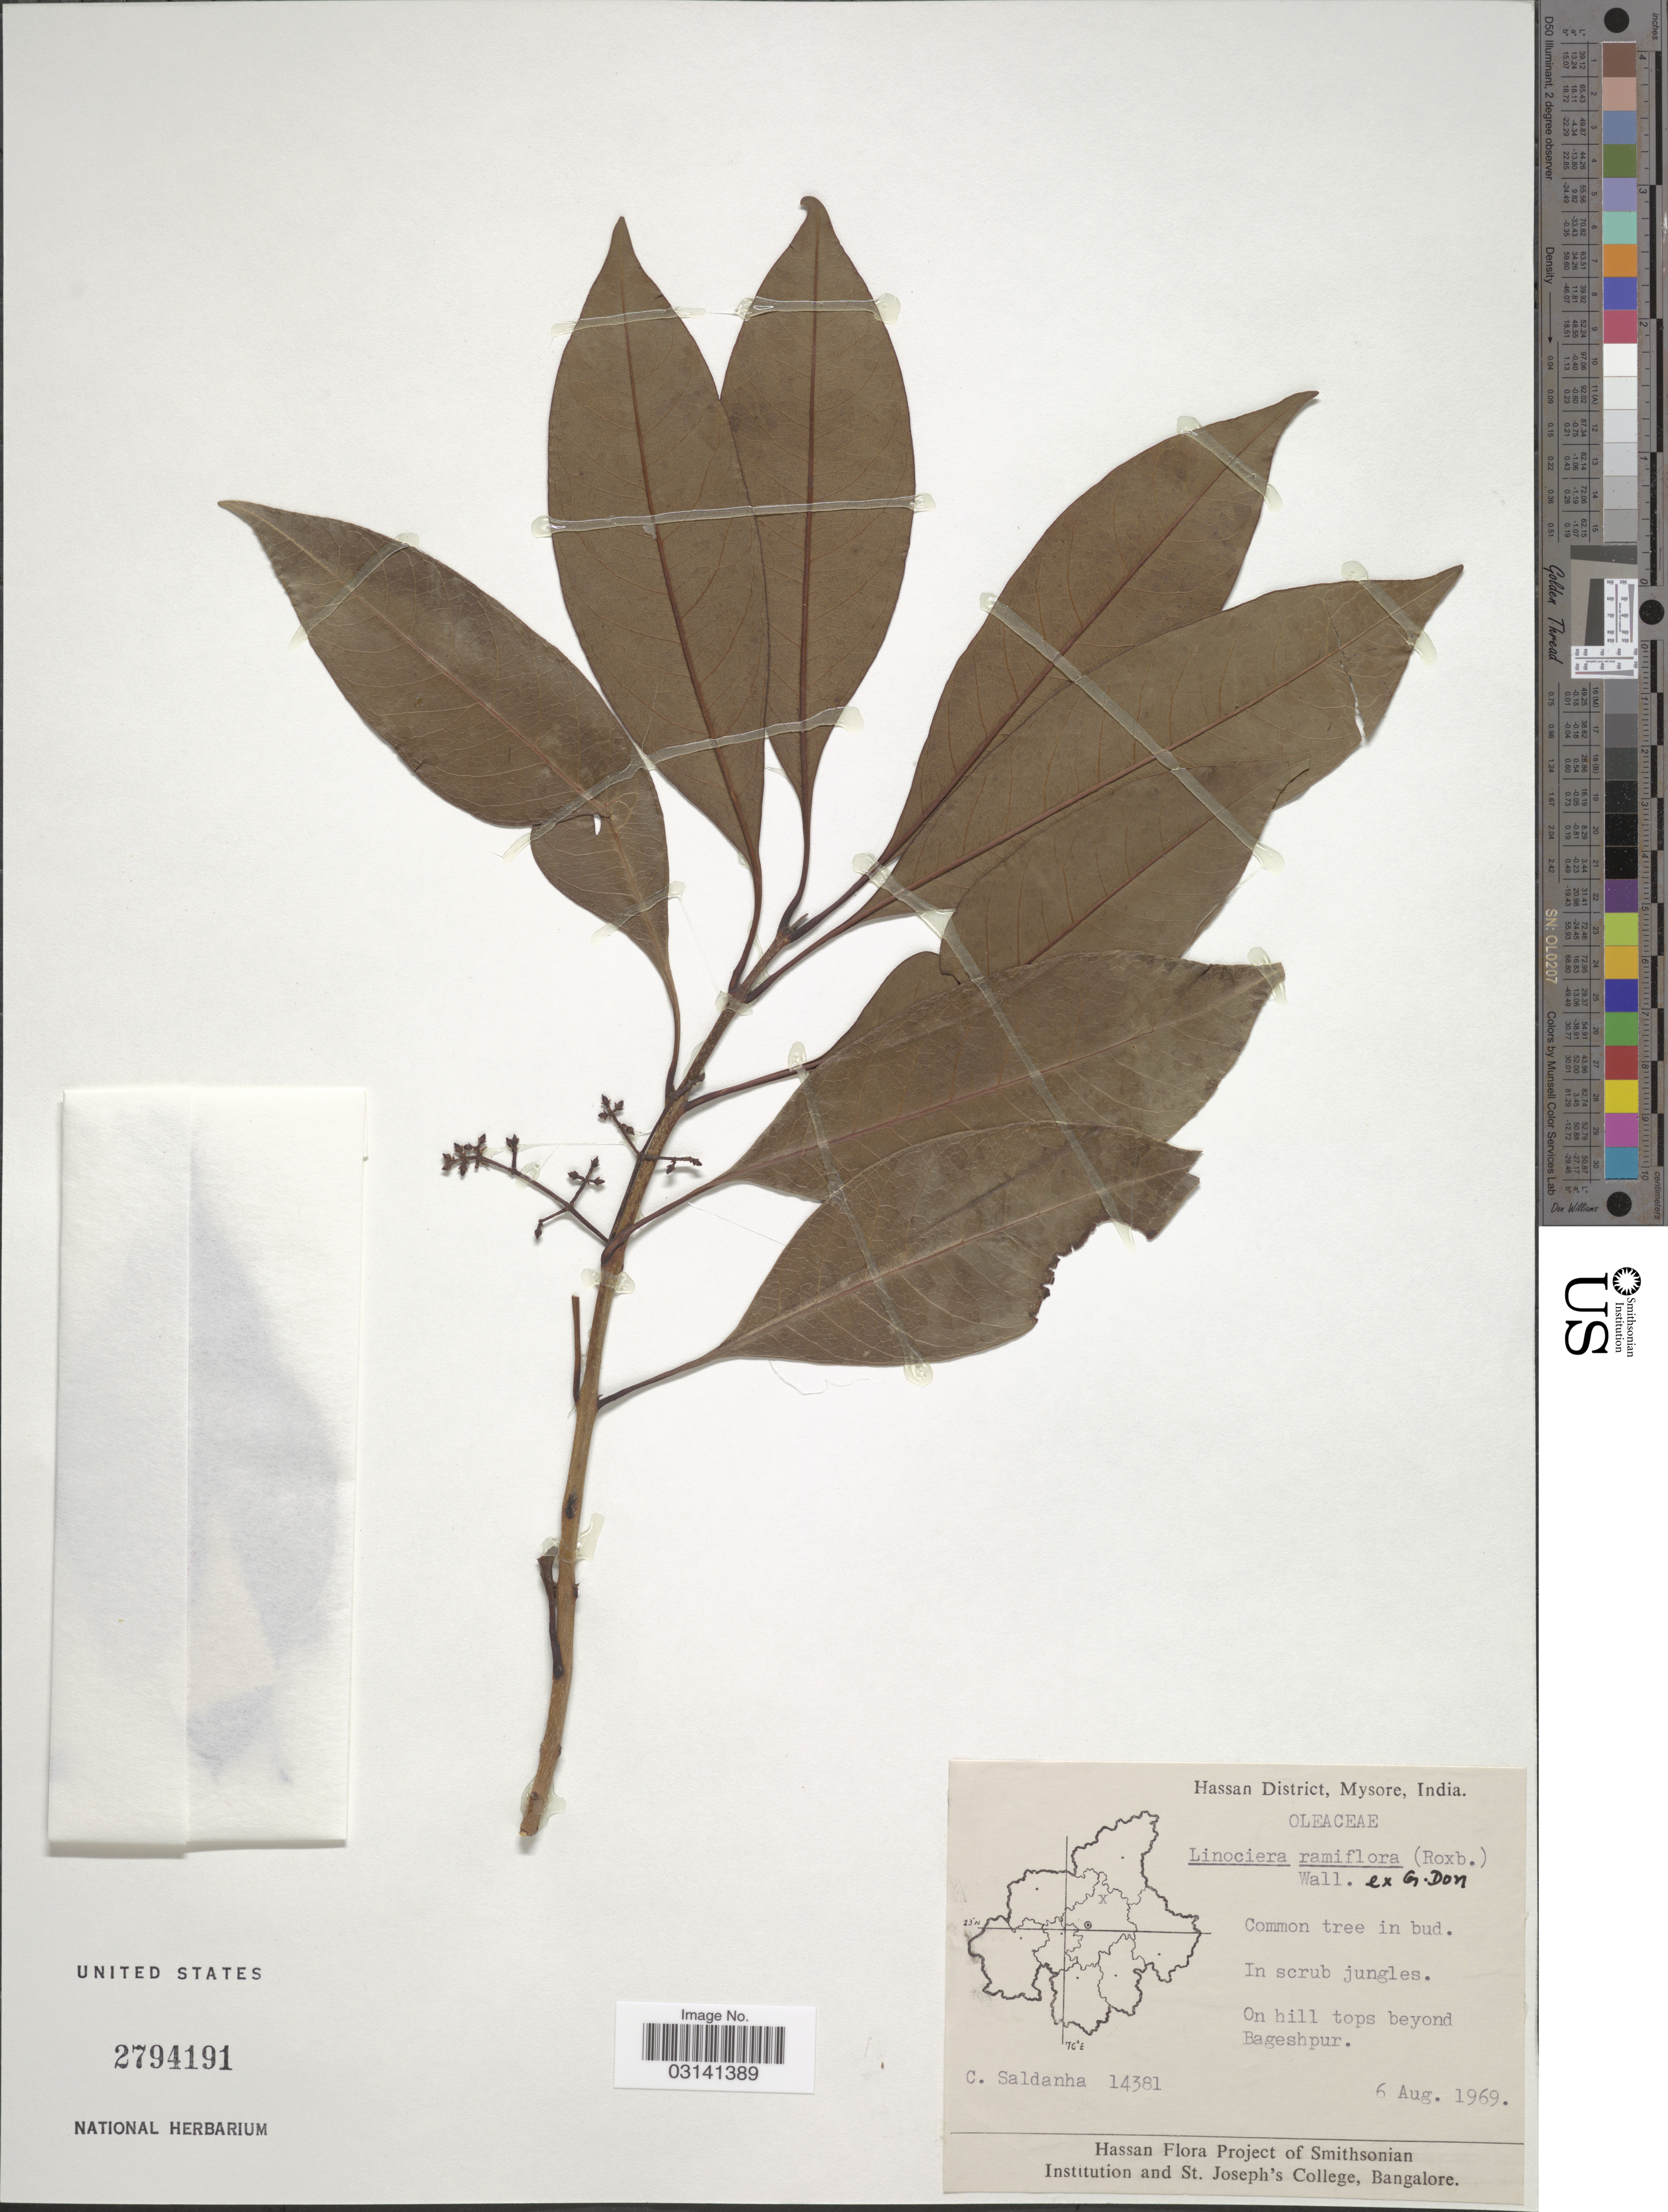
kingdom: Plantae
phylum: Tracheophyta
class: Magnoliopsida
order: Lamiales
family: Oleaceae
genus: Chionanthus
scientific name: Chionanthus ramiflorus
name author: Roxb.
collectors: C. Saldanha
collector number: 14381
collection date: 1969-08-06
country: India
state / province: Karnataka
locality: Hassan District, Mysore. On hill tops beyond Bageshpur.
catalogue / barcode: US 2794191